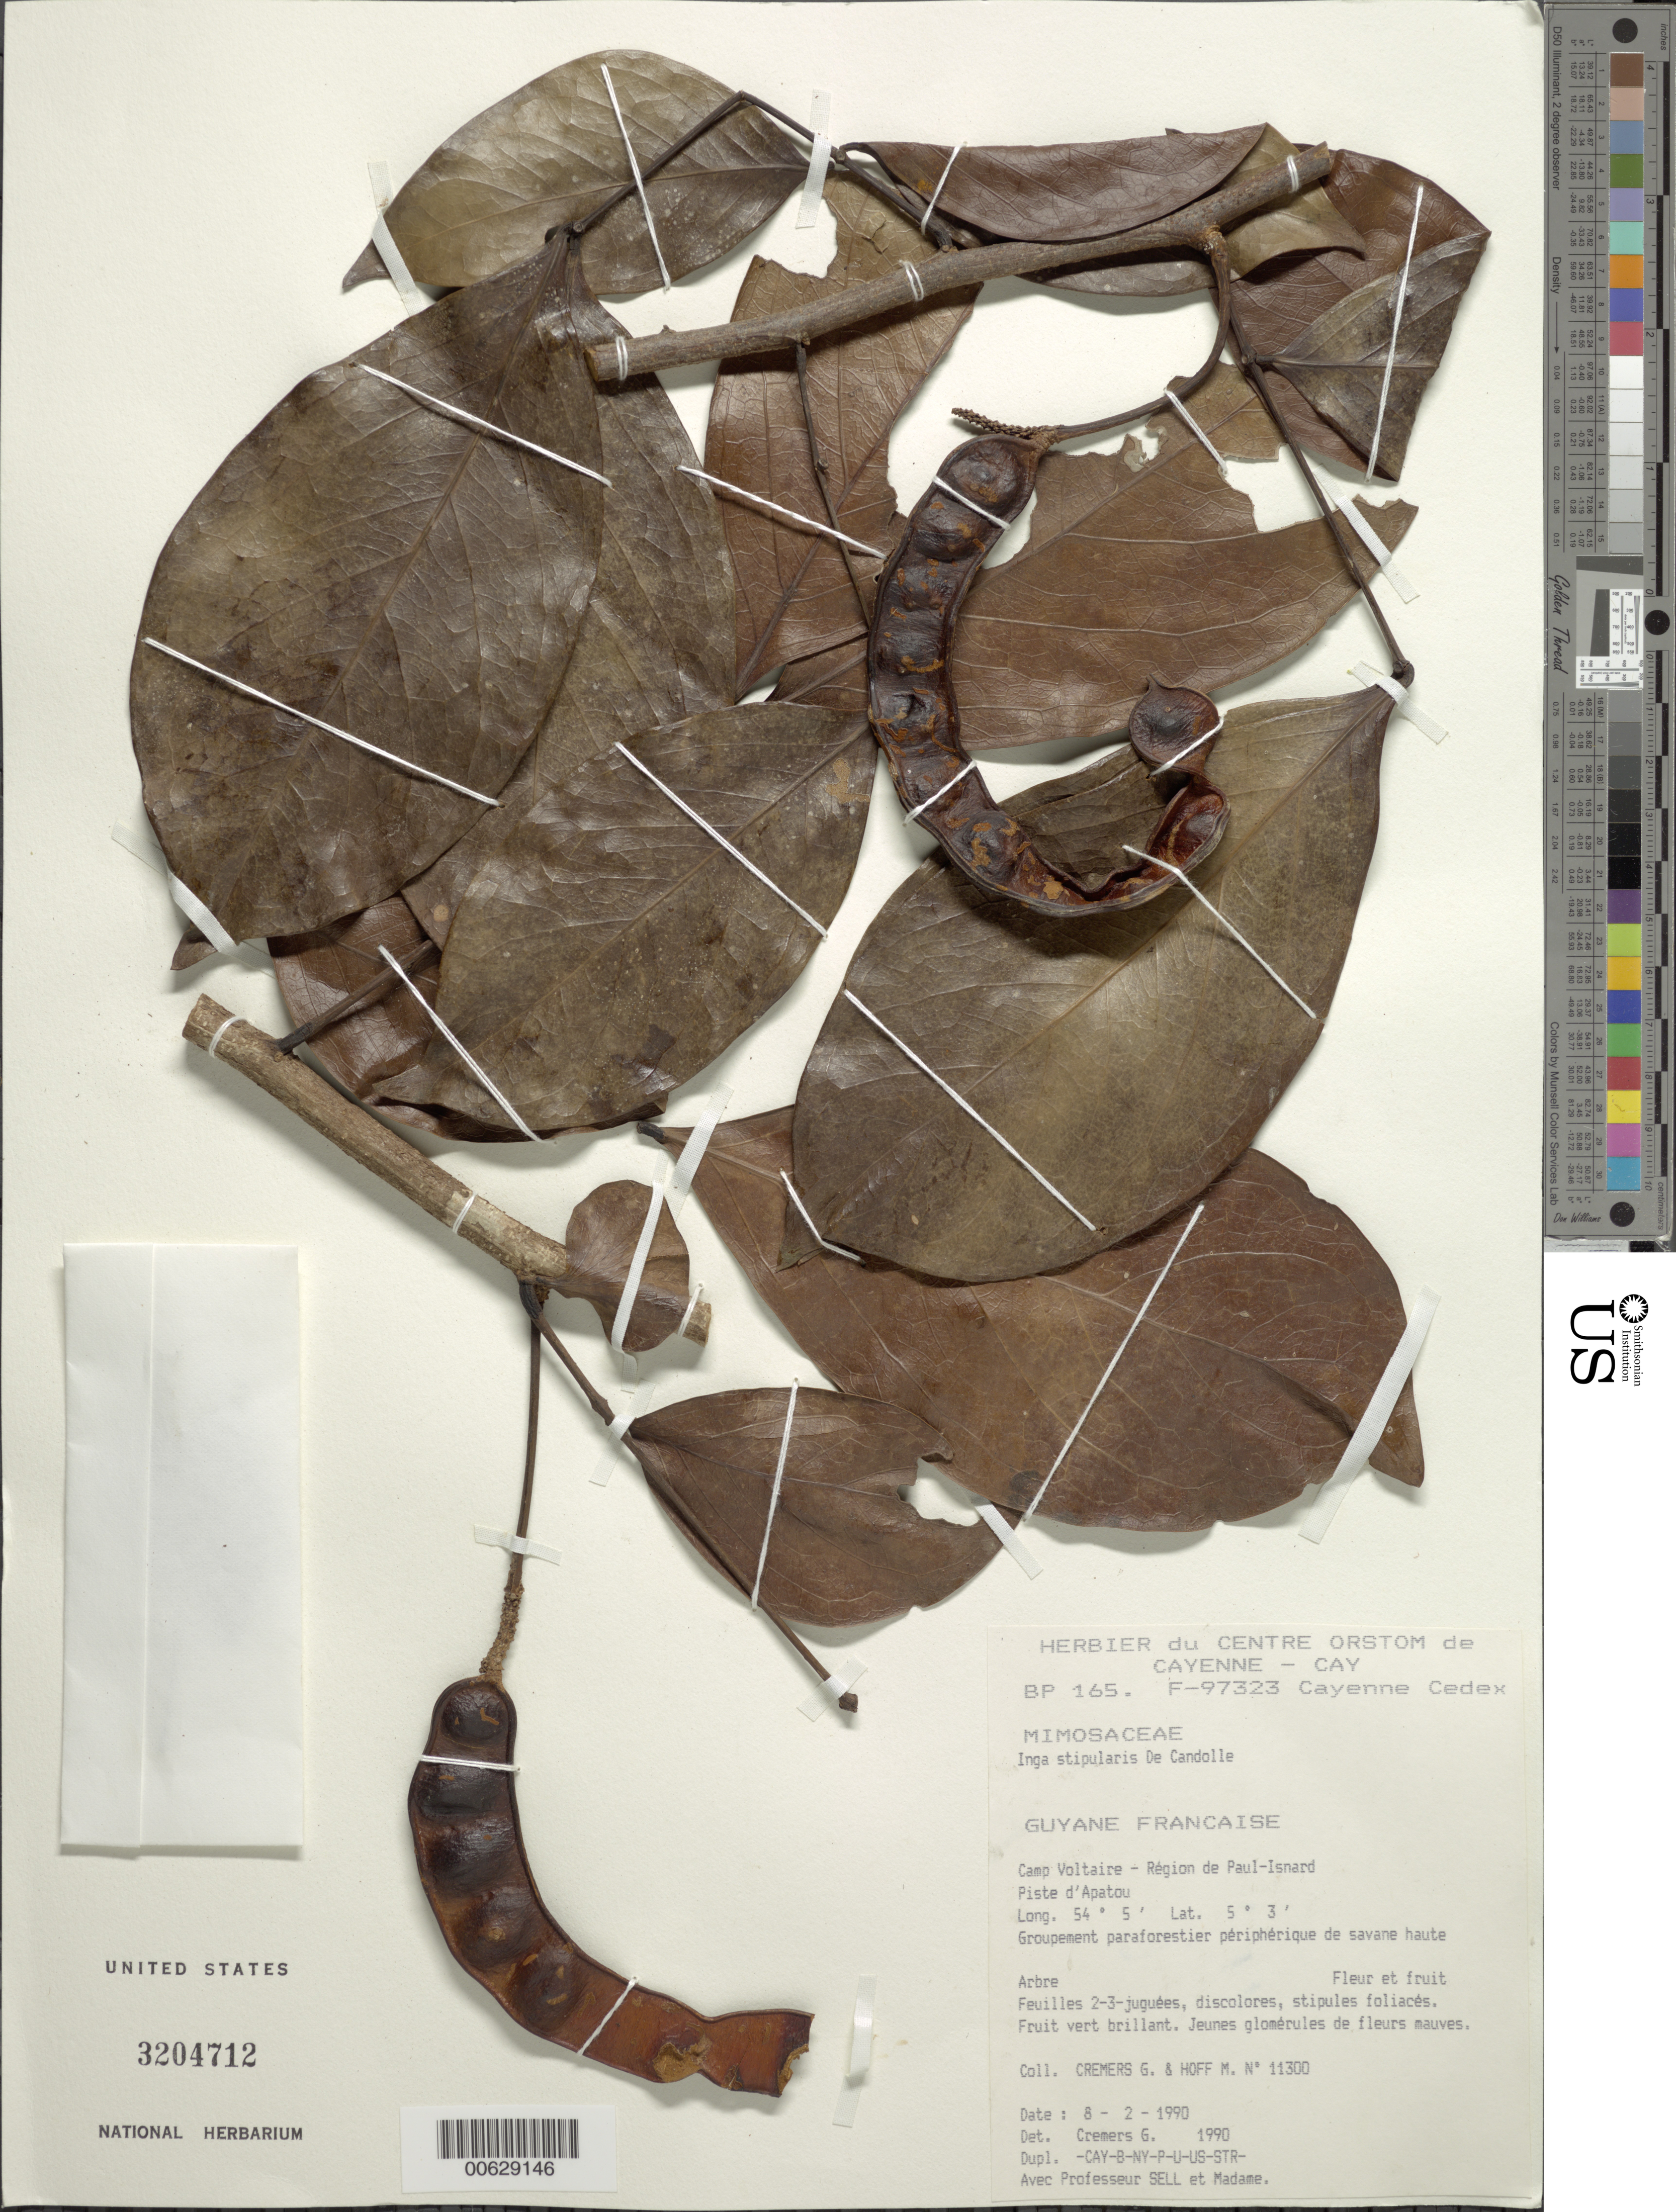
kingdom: Plantae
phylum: Tracheophyta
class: Magnoliopsida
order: Fabales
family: Fabaceae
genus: Inga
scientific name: Inga stipularis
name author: DC.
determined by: Cremers, Georges A.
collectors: G. Cremers & M. Hoff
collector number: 11300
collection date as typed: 8-Feb-90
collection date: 1990-02-08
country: French Guiana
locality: Camp Voltaire, région de Paul-Isnard, Piste d'Apatou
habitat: Groupement paraforestier peripherique de savane haute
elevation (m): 40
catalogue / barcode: US 3204712